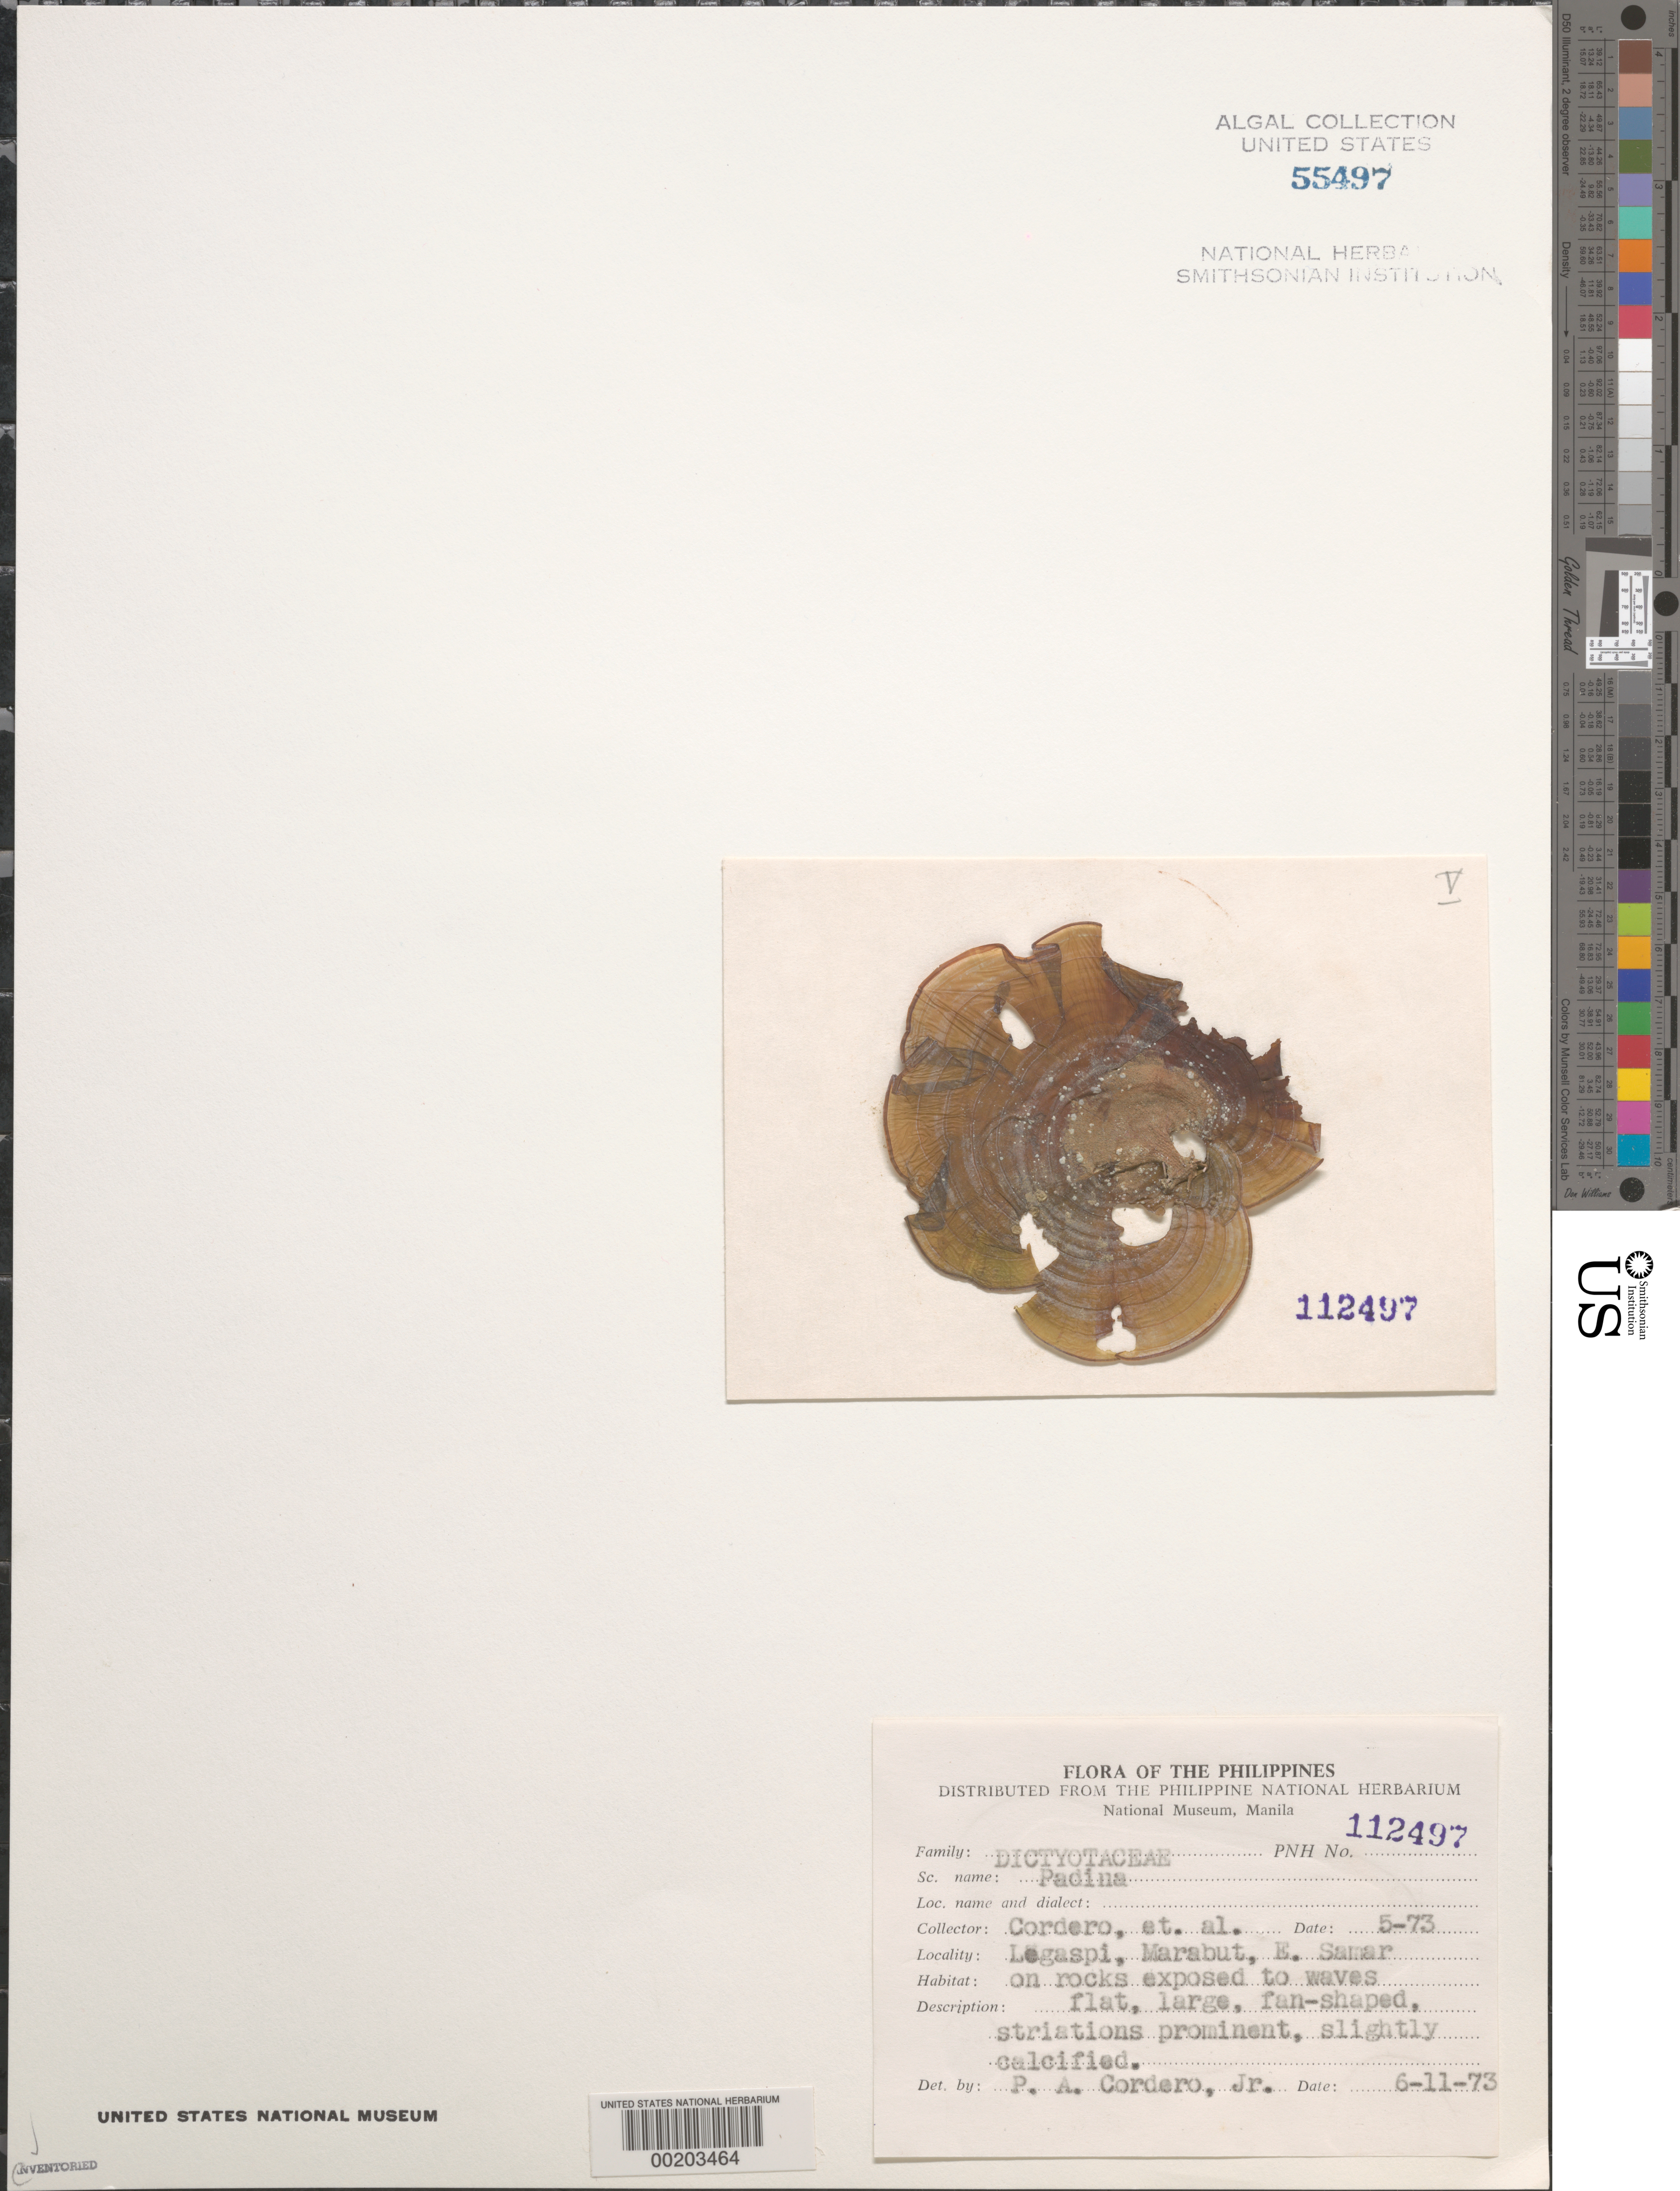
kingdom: Chromista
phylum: Ochrophyta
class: Phaeophyceae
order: Dictyotales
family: Dictyotaceae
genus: Padina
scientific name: Padina sp.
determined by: Cordero, P. A., Jr.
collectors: P. A. Cordero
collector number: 112497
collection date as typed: May 1973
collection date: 1973-05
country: Philippines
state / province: Eastern Visayas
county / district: Eastern Samar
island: Samar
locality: Legaspi, Marabut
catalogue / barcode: US 55497